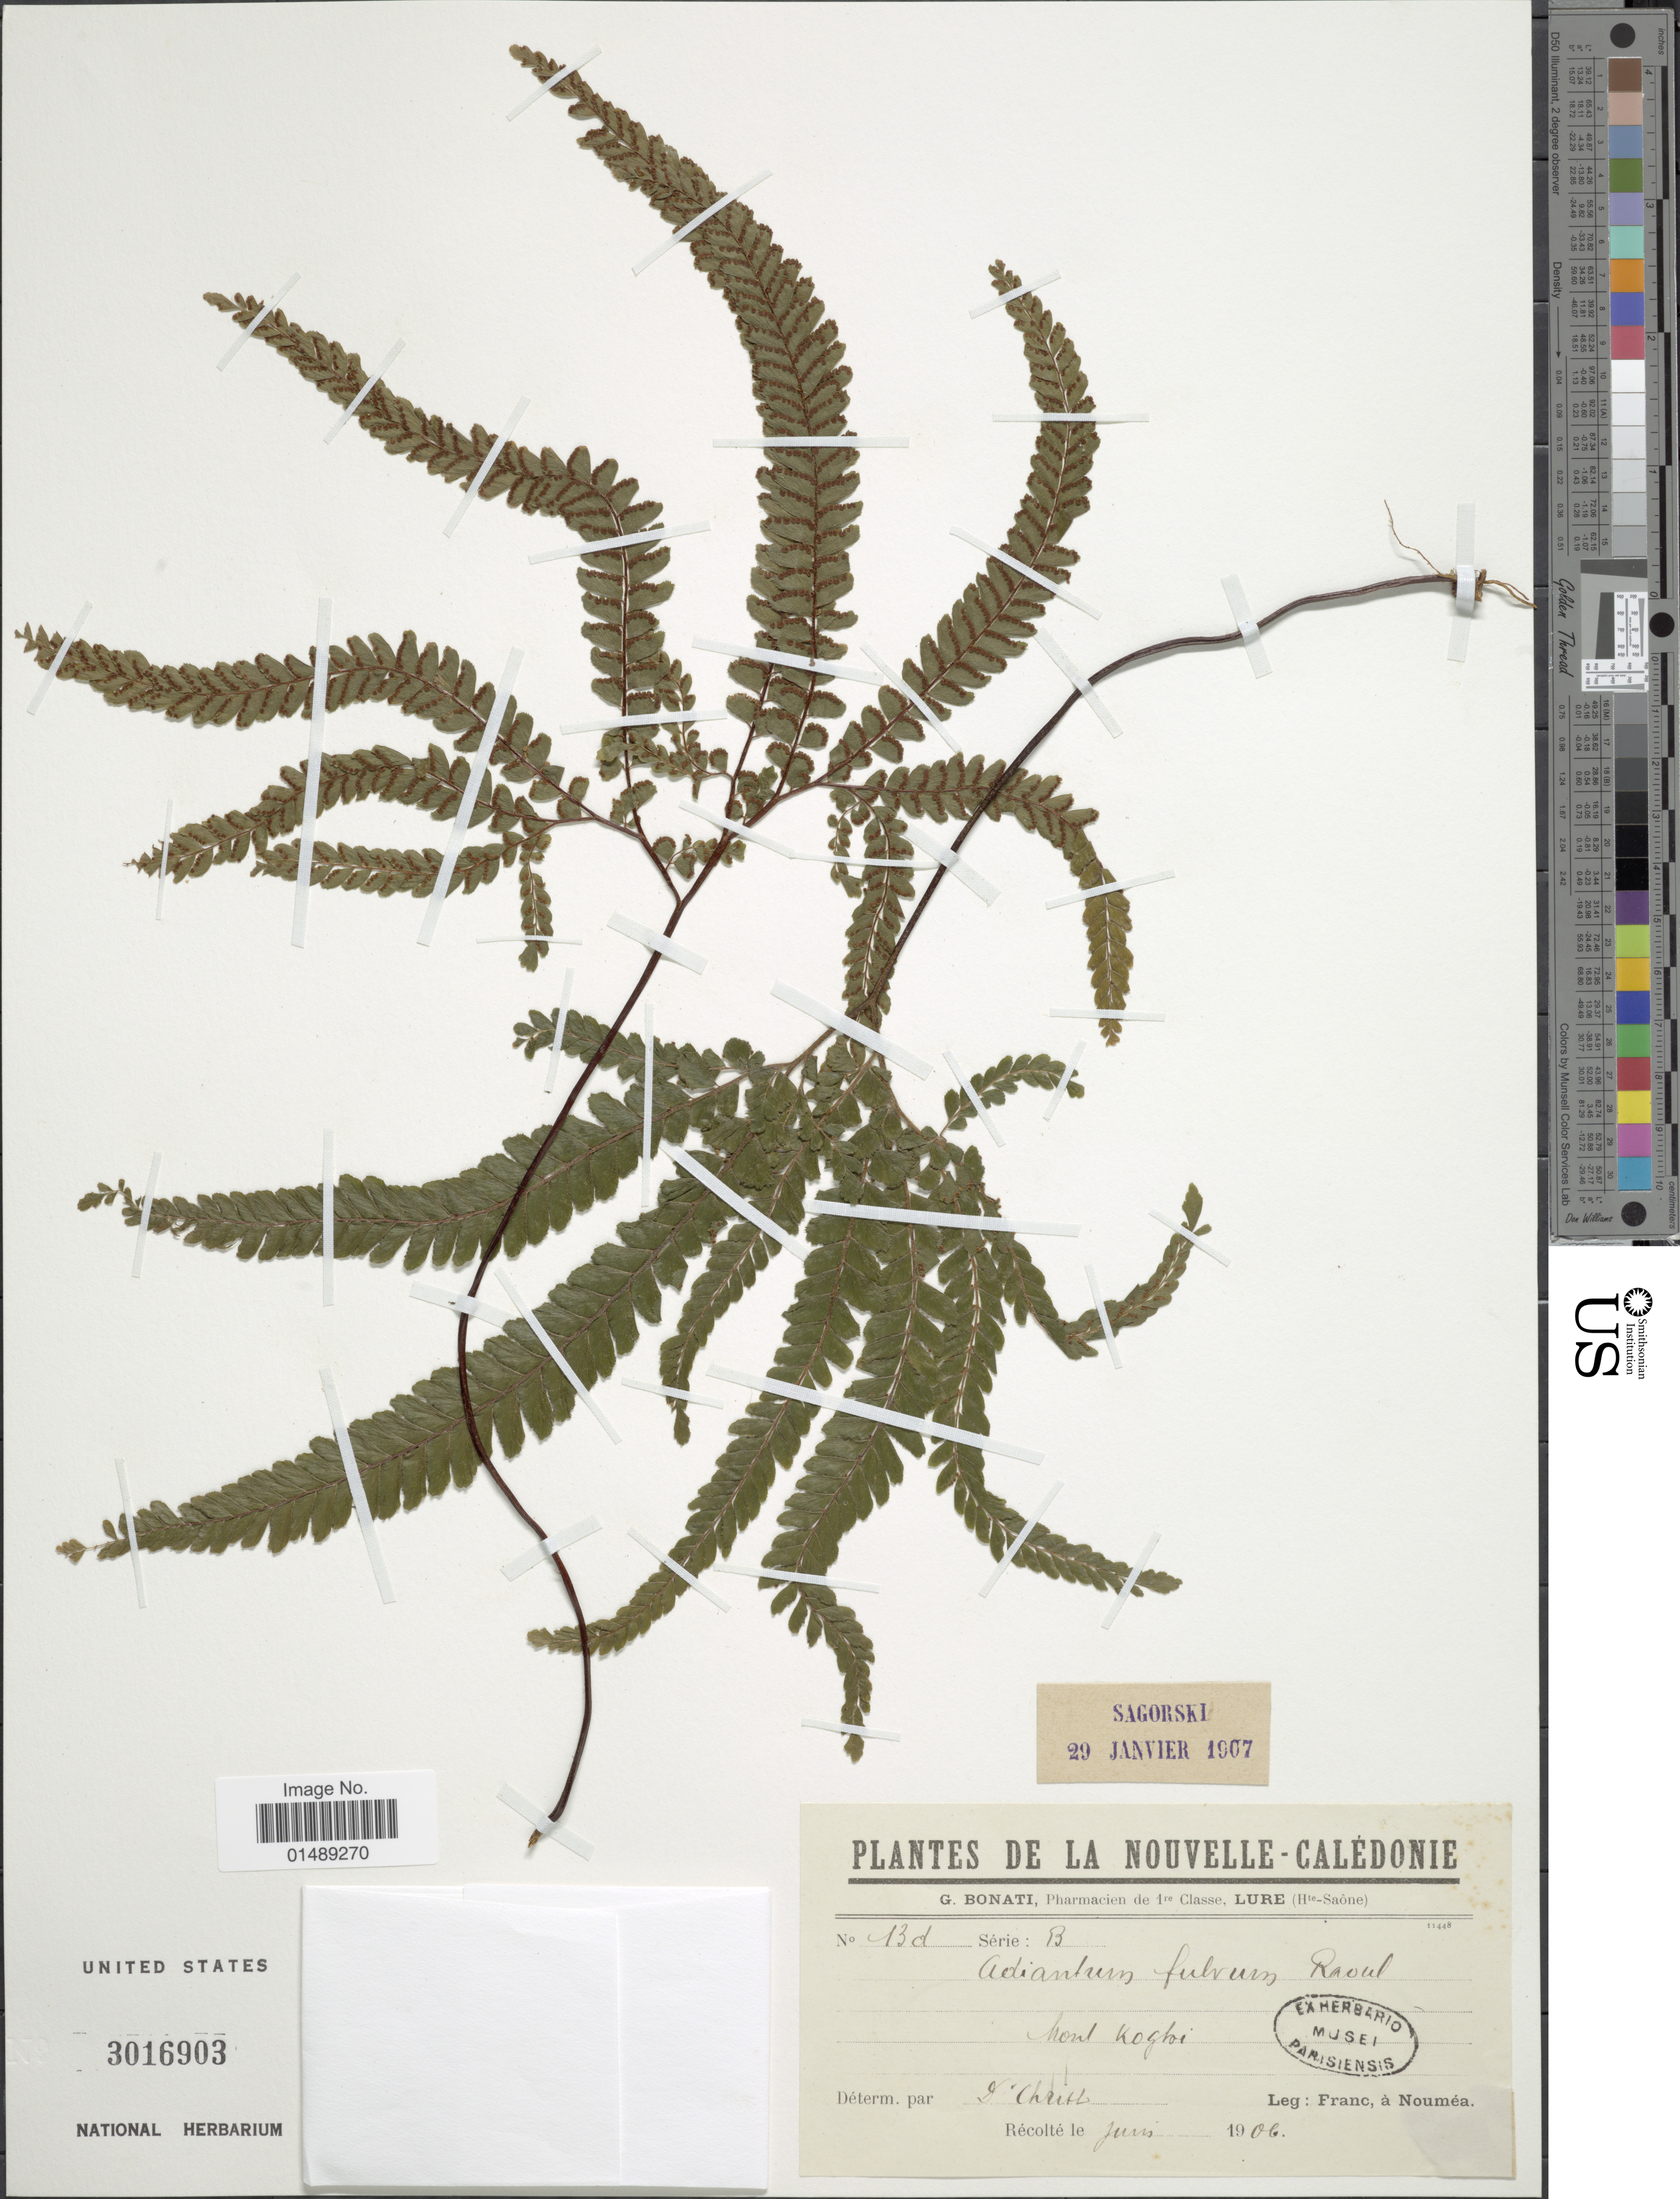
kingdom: Plantae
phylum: Tracheophyta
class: Polypodiopsida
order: Polypodiales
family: Pteridaceae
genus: Adiantum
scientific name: Adiantum hispidulum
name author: Sw.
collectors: Franc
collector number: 13d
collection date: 1906-06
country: New Caledonia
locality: Mnt. Koghi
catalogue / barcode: US 3016903